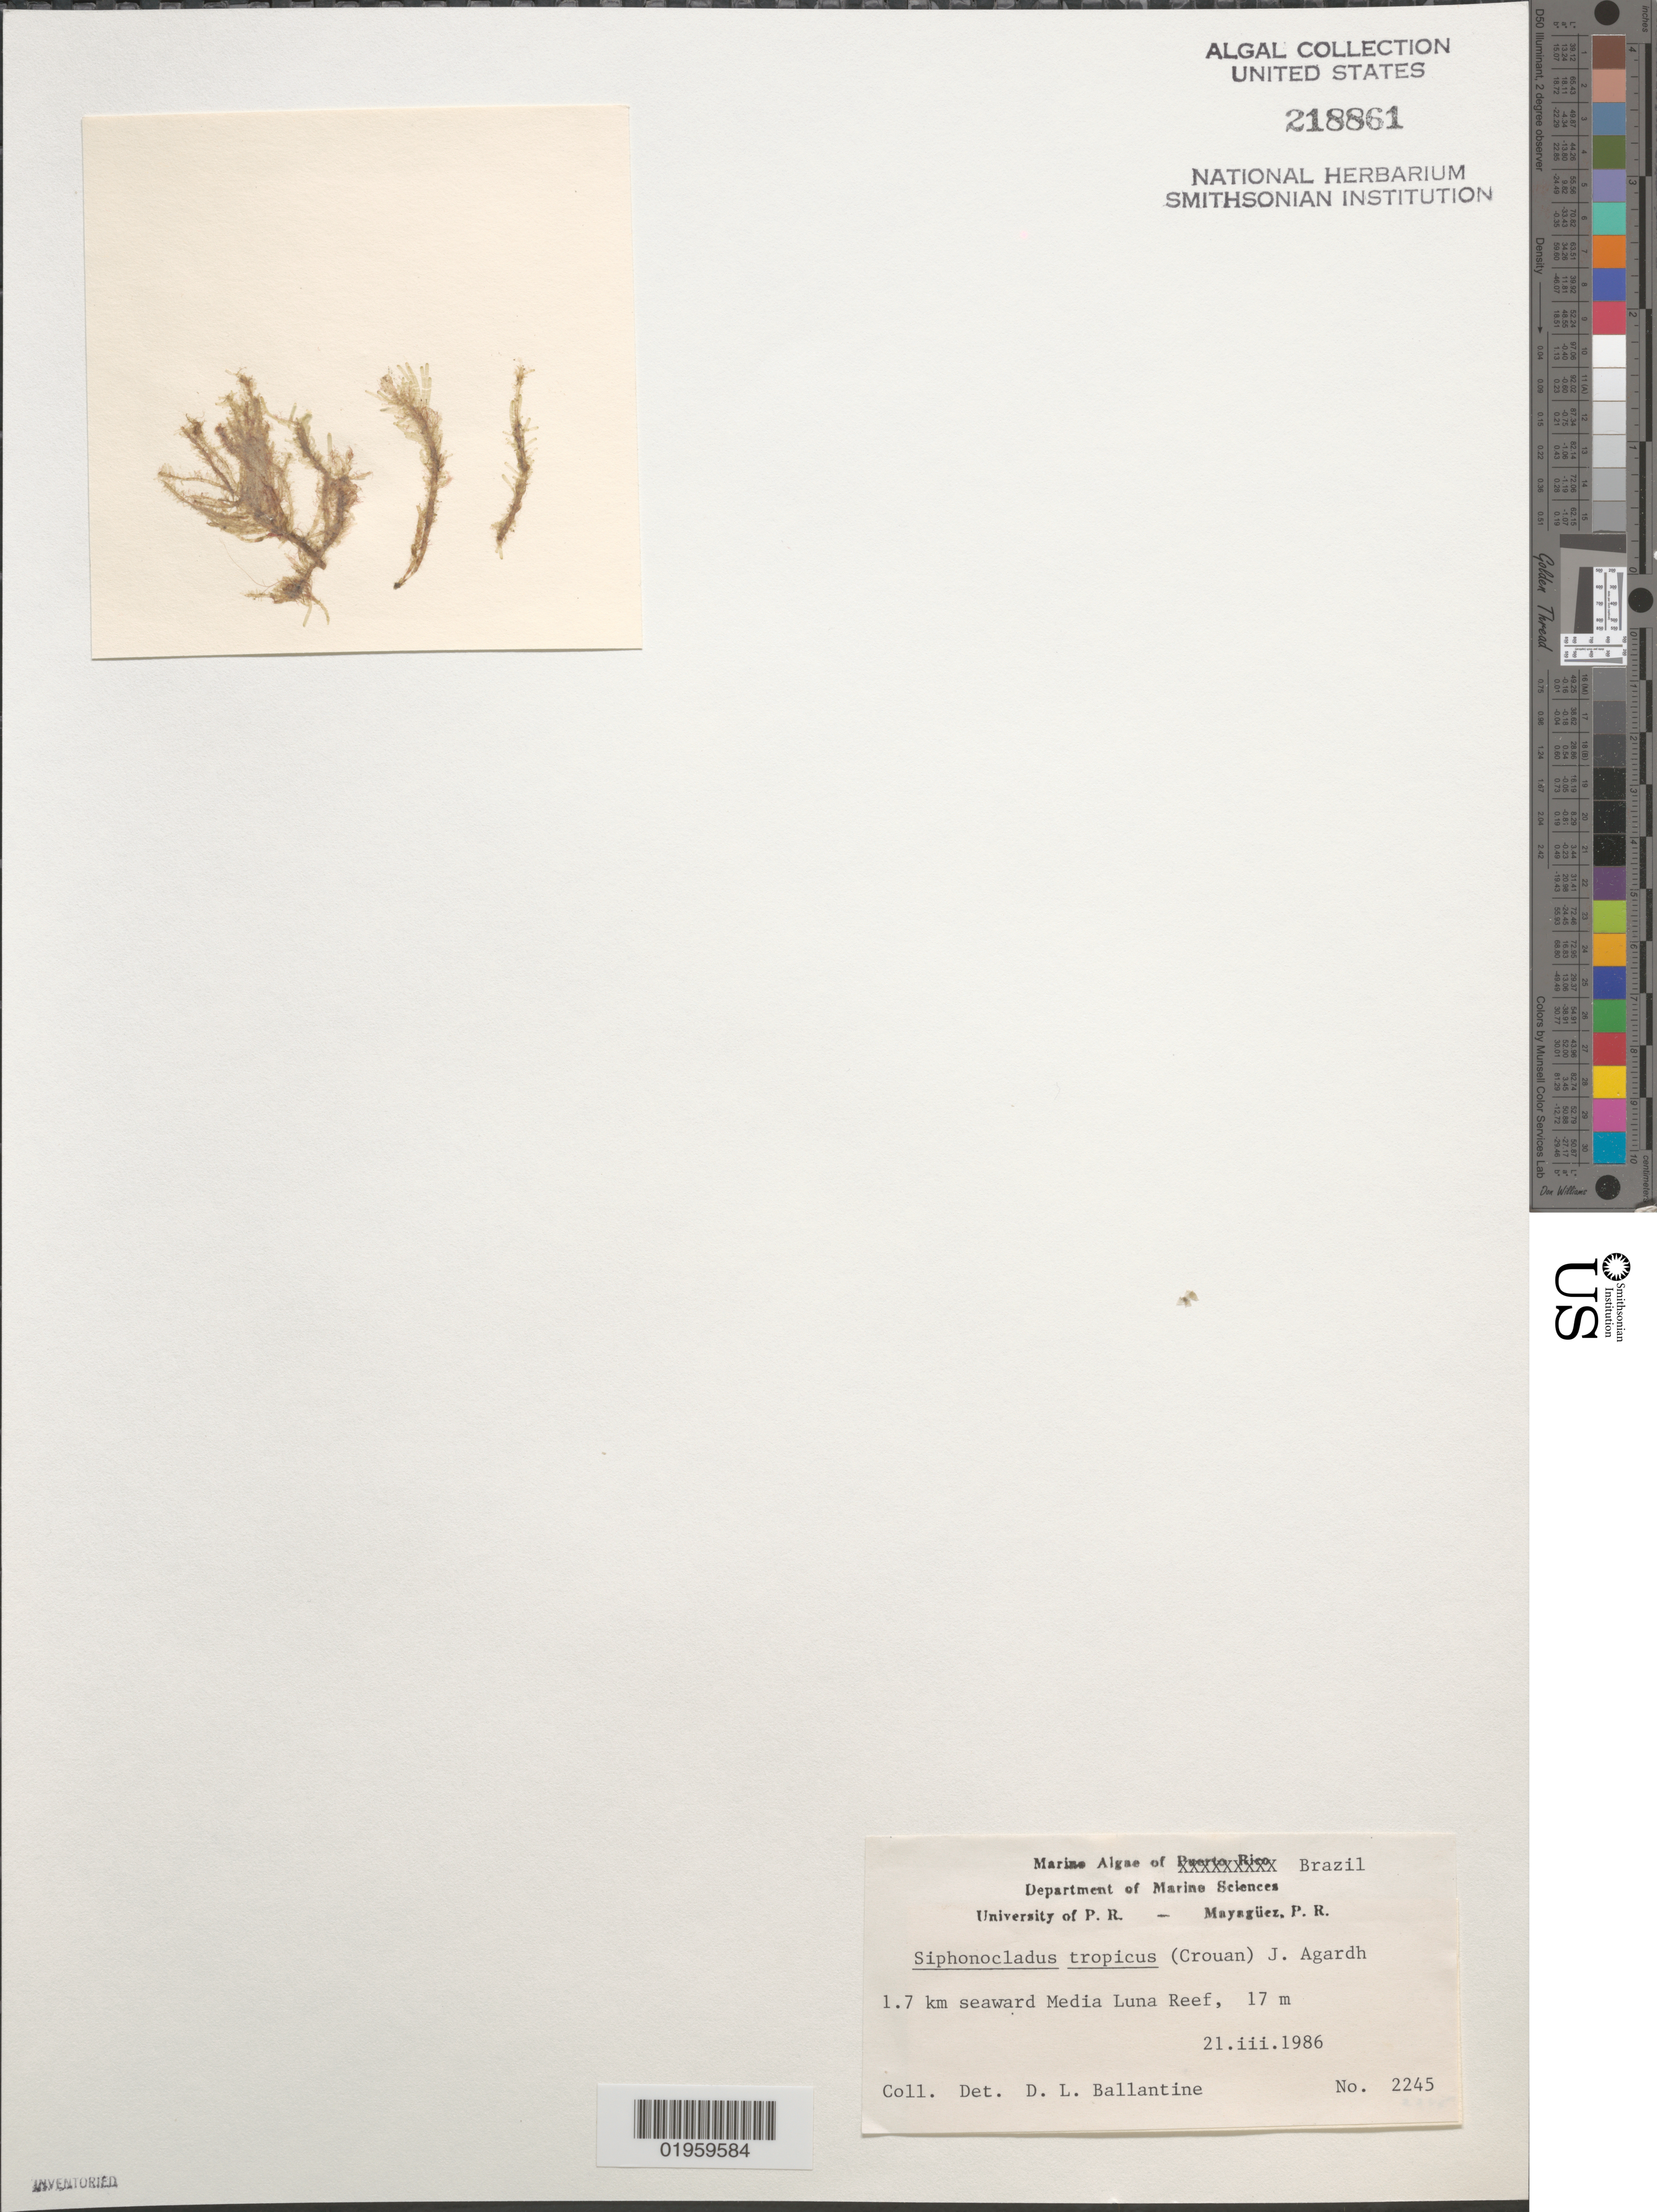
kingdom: Plantae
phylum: Chlorophyta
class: Ulvophyceae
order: Siphonocladales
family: Siphonocladaceae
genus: Siphonocladus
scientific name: Siphonocladus tropicus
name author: (P. Crouan & H. Crouan) J. Agardh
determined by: Ballantine, D. L.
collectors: D.L. Ballantine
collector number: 2245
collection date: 1986-03-21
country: Puerto Rico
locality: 1.7 km seaward Media Luna Reef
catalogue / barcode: US 218861